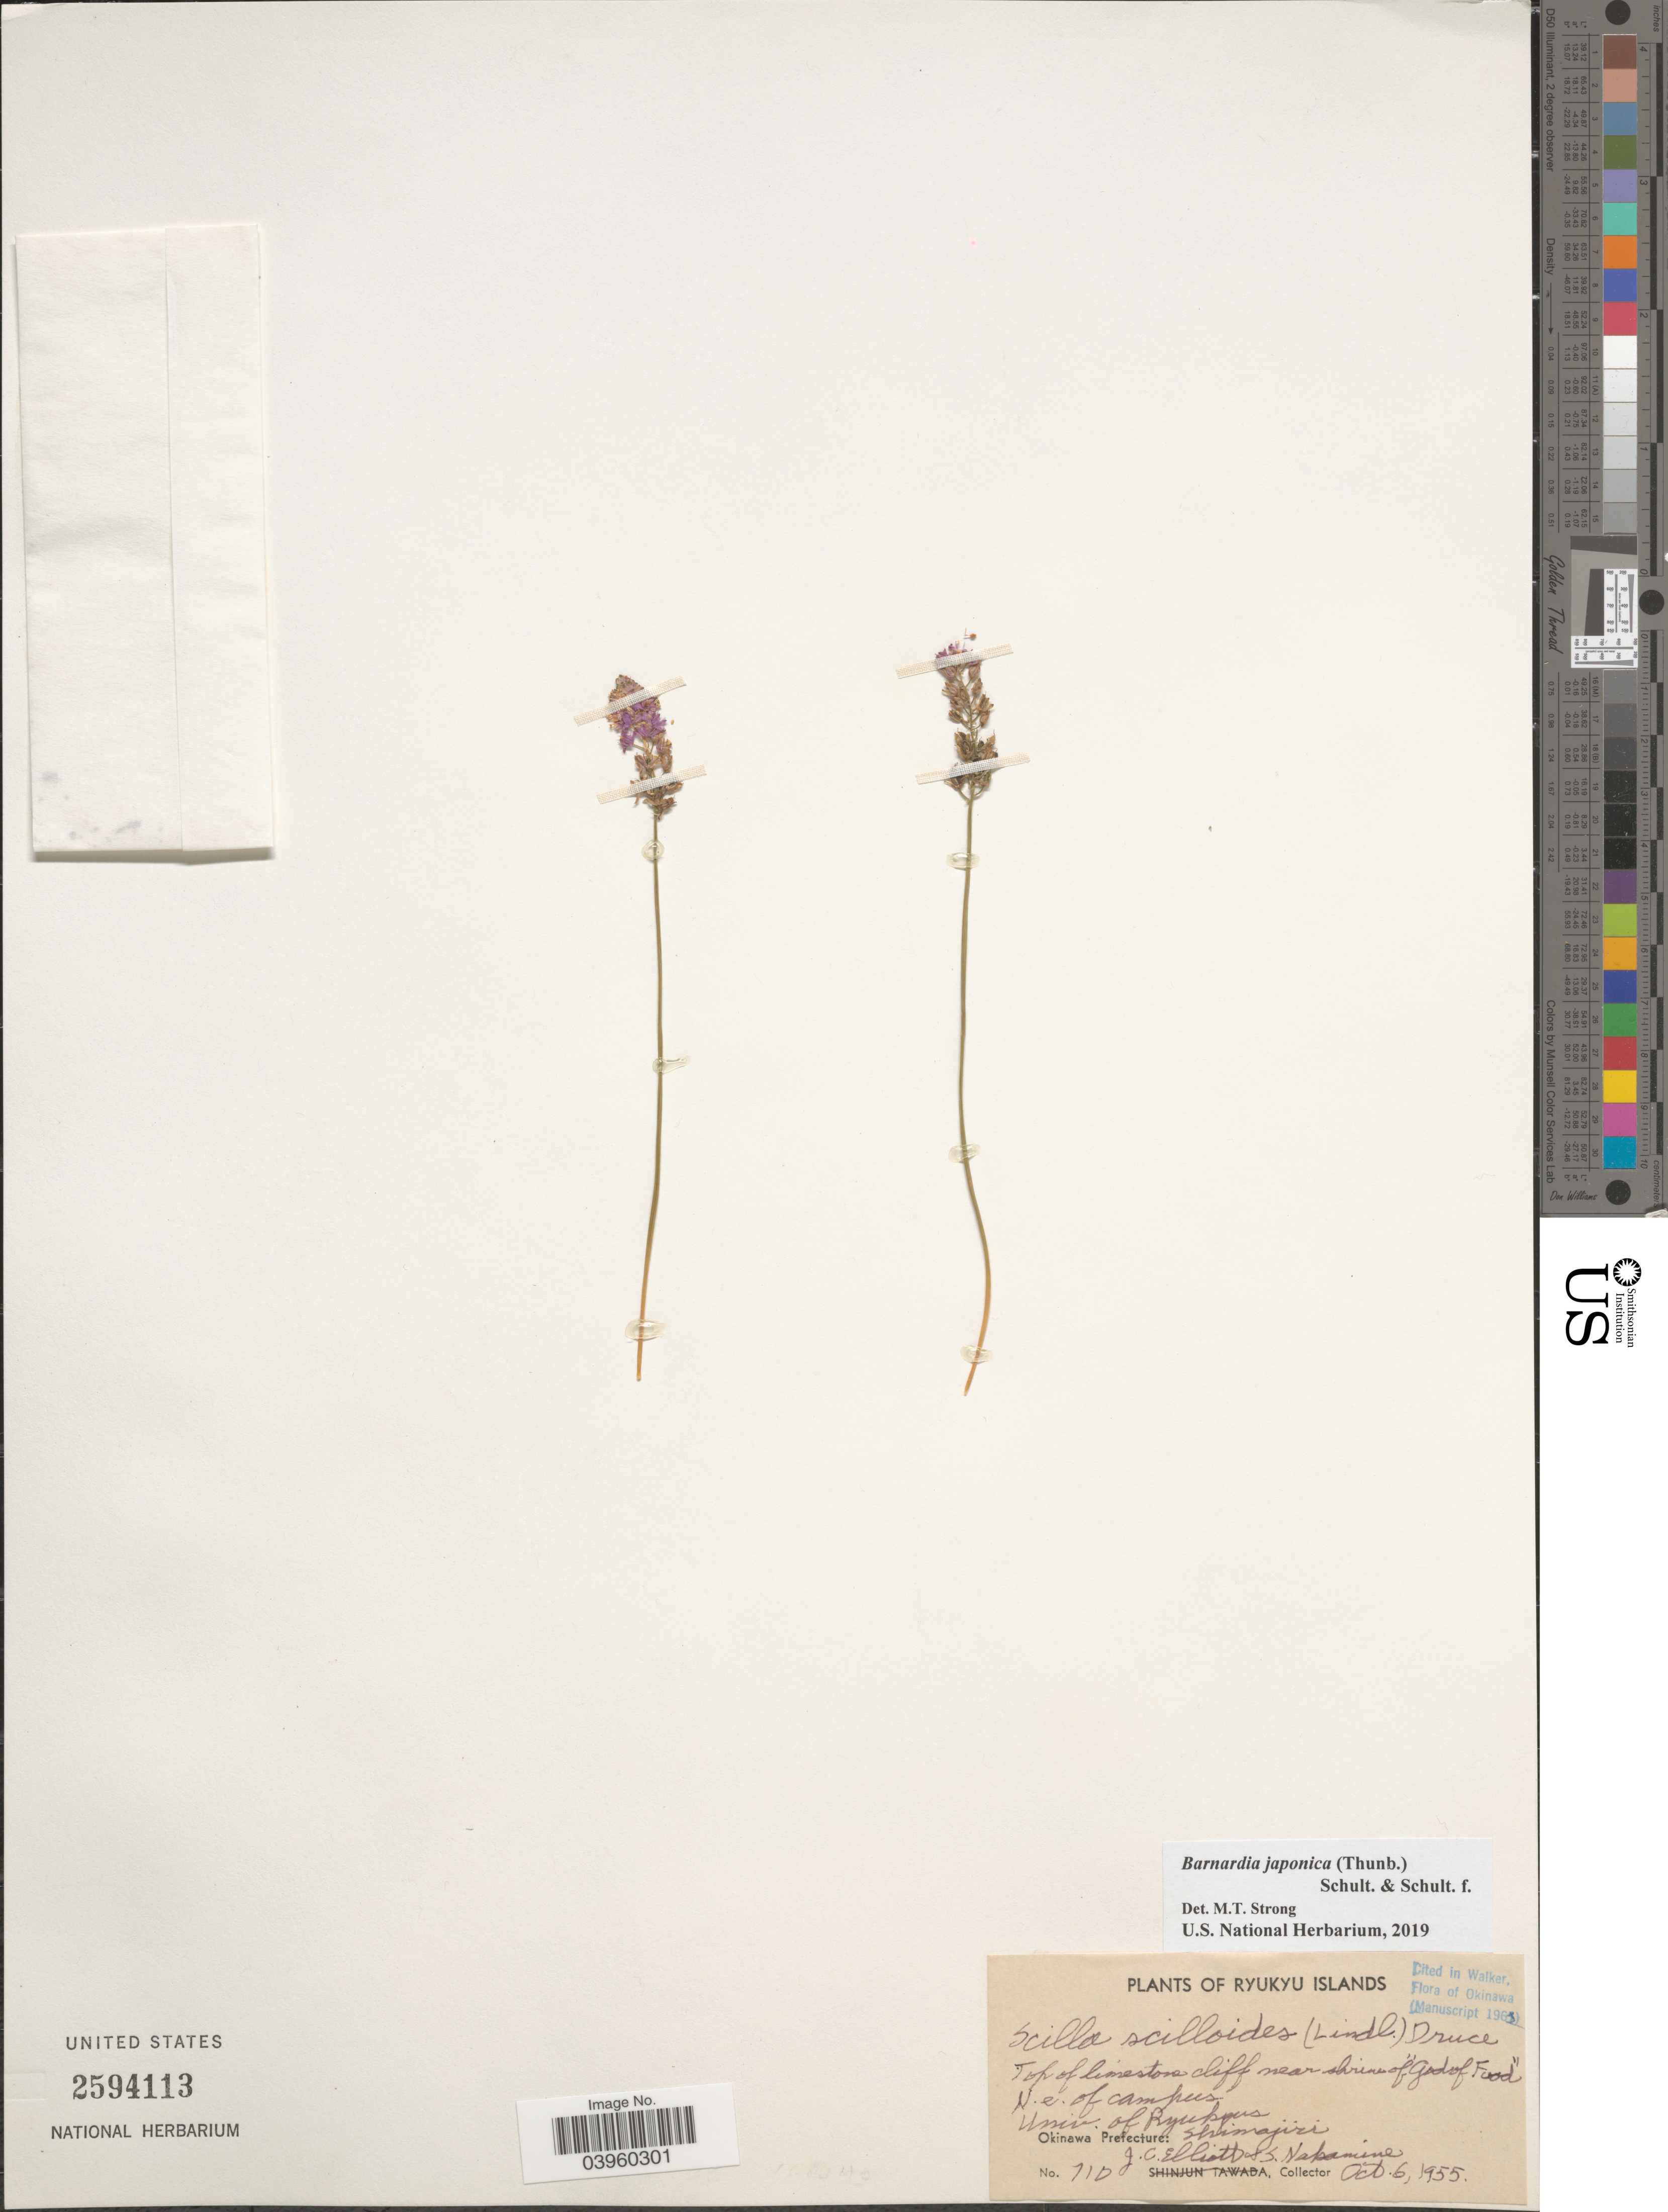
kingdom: Plantae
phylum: Tracheophyta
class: Liliopsida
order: Asparagales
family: Asparagaceae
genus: Barnardia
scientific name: Barnardia japonica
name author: (Thunb.) Schult. & Schult. f.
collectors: J. C. Elliott & S. Nakamine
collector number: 710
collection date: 1955-10-06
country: Japan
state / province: Okinawa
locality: Ryukyu Islands. Top of limestone cliff near shrine of "God of Food". N.E. of Campus. Univ. of Ryukyu. Okinawa Prefecture: Shimajiri.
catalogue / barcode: US 2594113